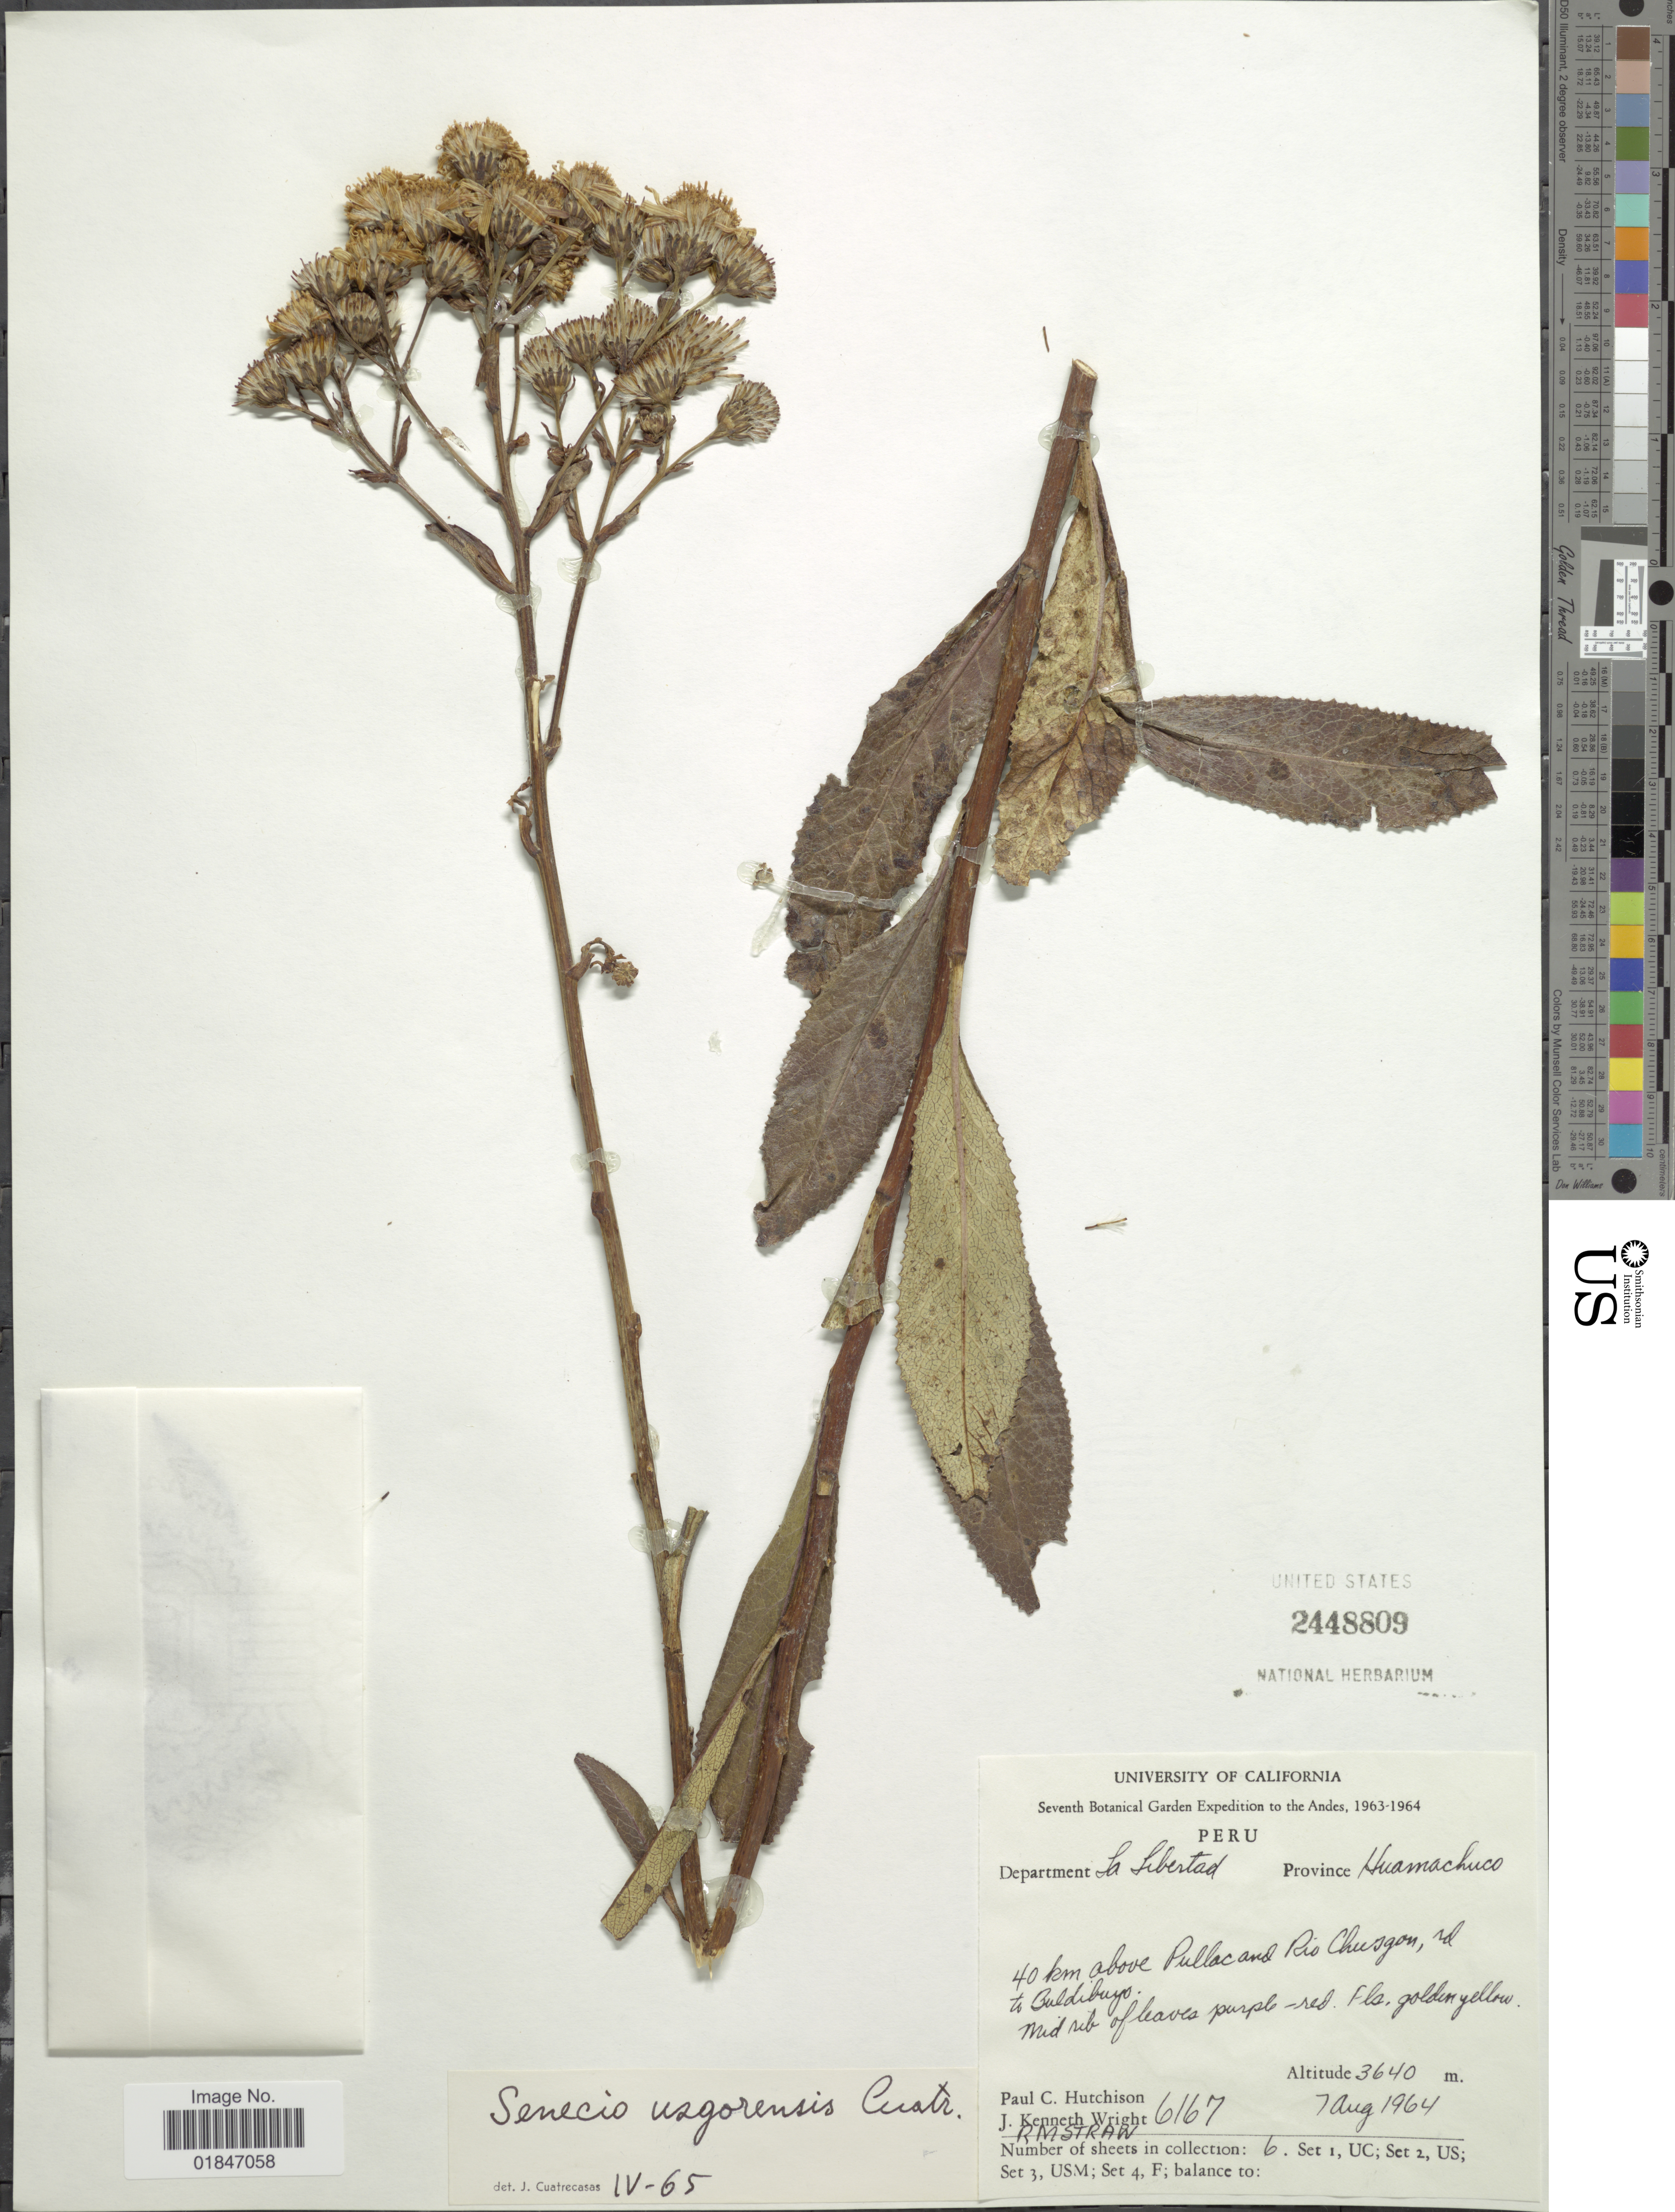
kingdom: Plantae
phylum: Tracheophyta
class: Magnoliopsida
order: Asterales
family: Asteraceae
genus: Dendrophorbium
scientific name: Dendrophorbium usgorense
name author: (Cuatrec.) C. Jeffrey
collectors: P. C. Hutchison, J. K. Wright & R. M. Straw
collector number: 6167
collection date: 1964-08-07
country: Peru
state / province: La Libertad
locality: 40 km. above Pullac and Río Chusgon, rd. to Buldibuyo, Province Huamachuco, Department La Libertad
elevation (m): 3640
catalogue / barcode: US 2448809